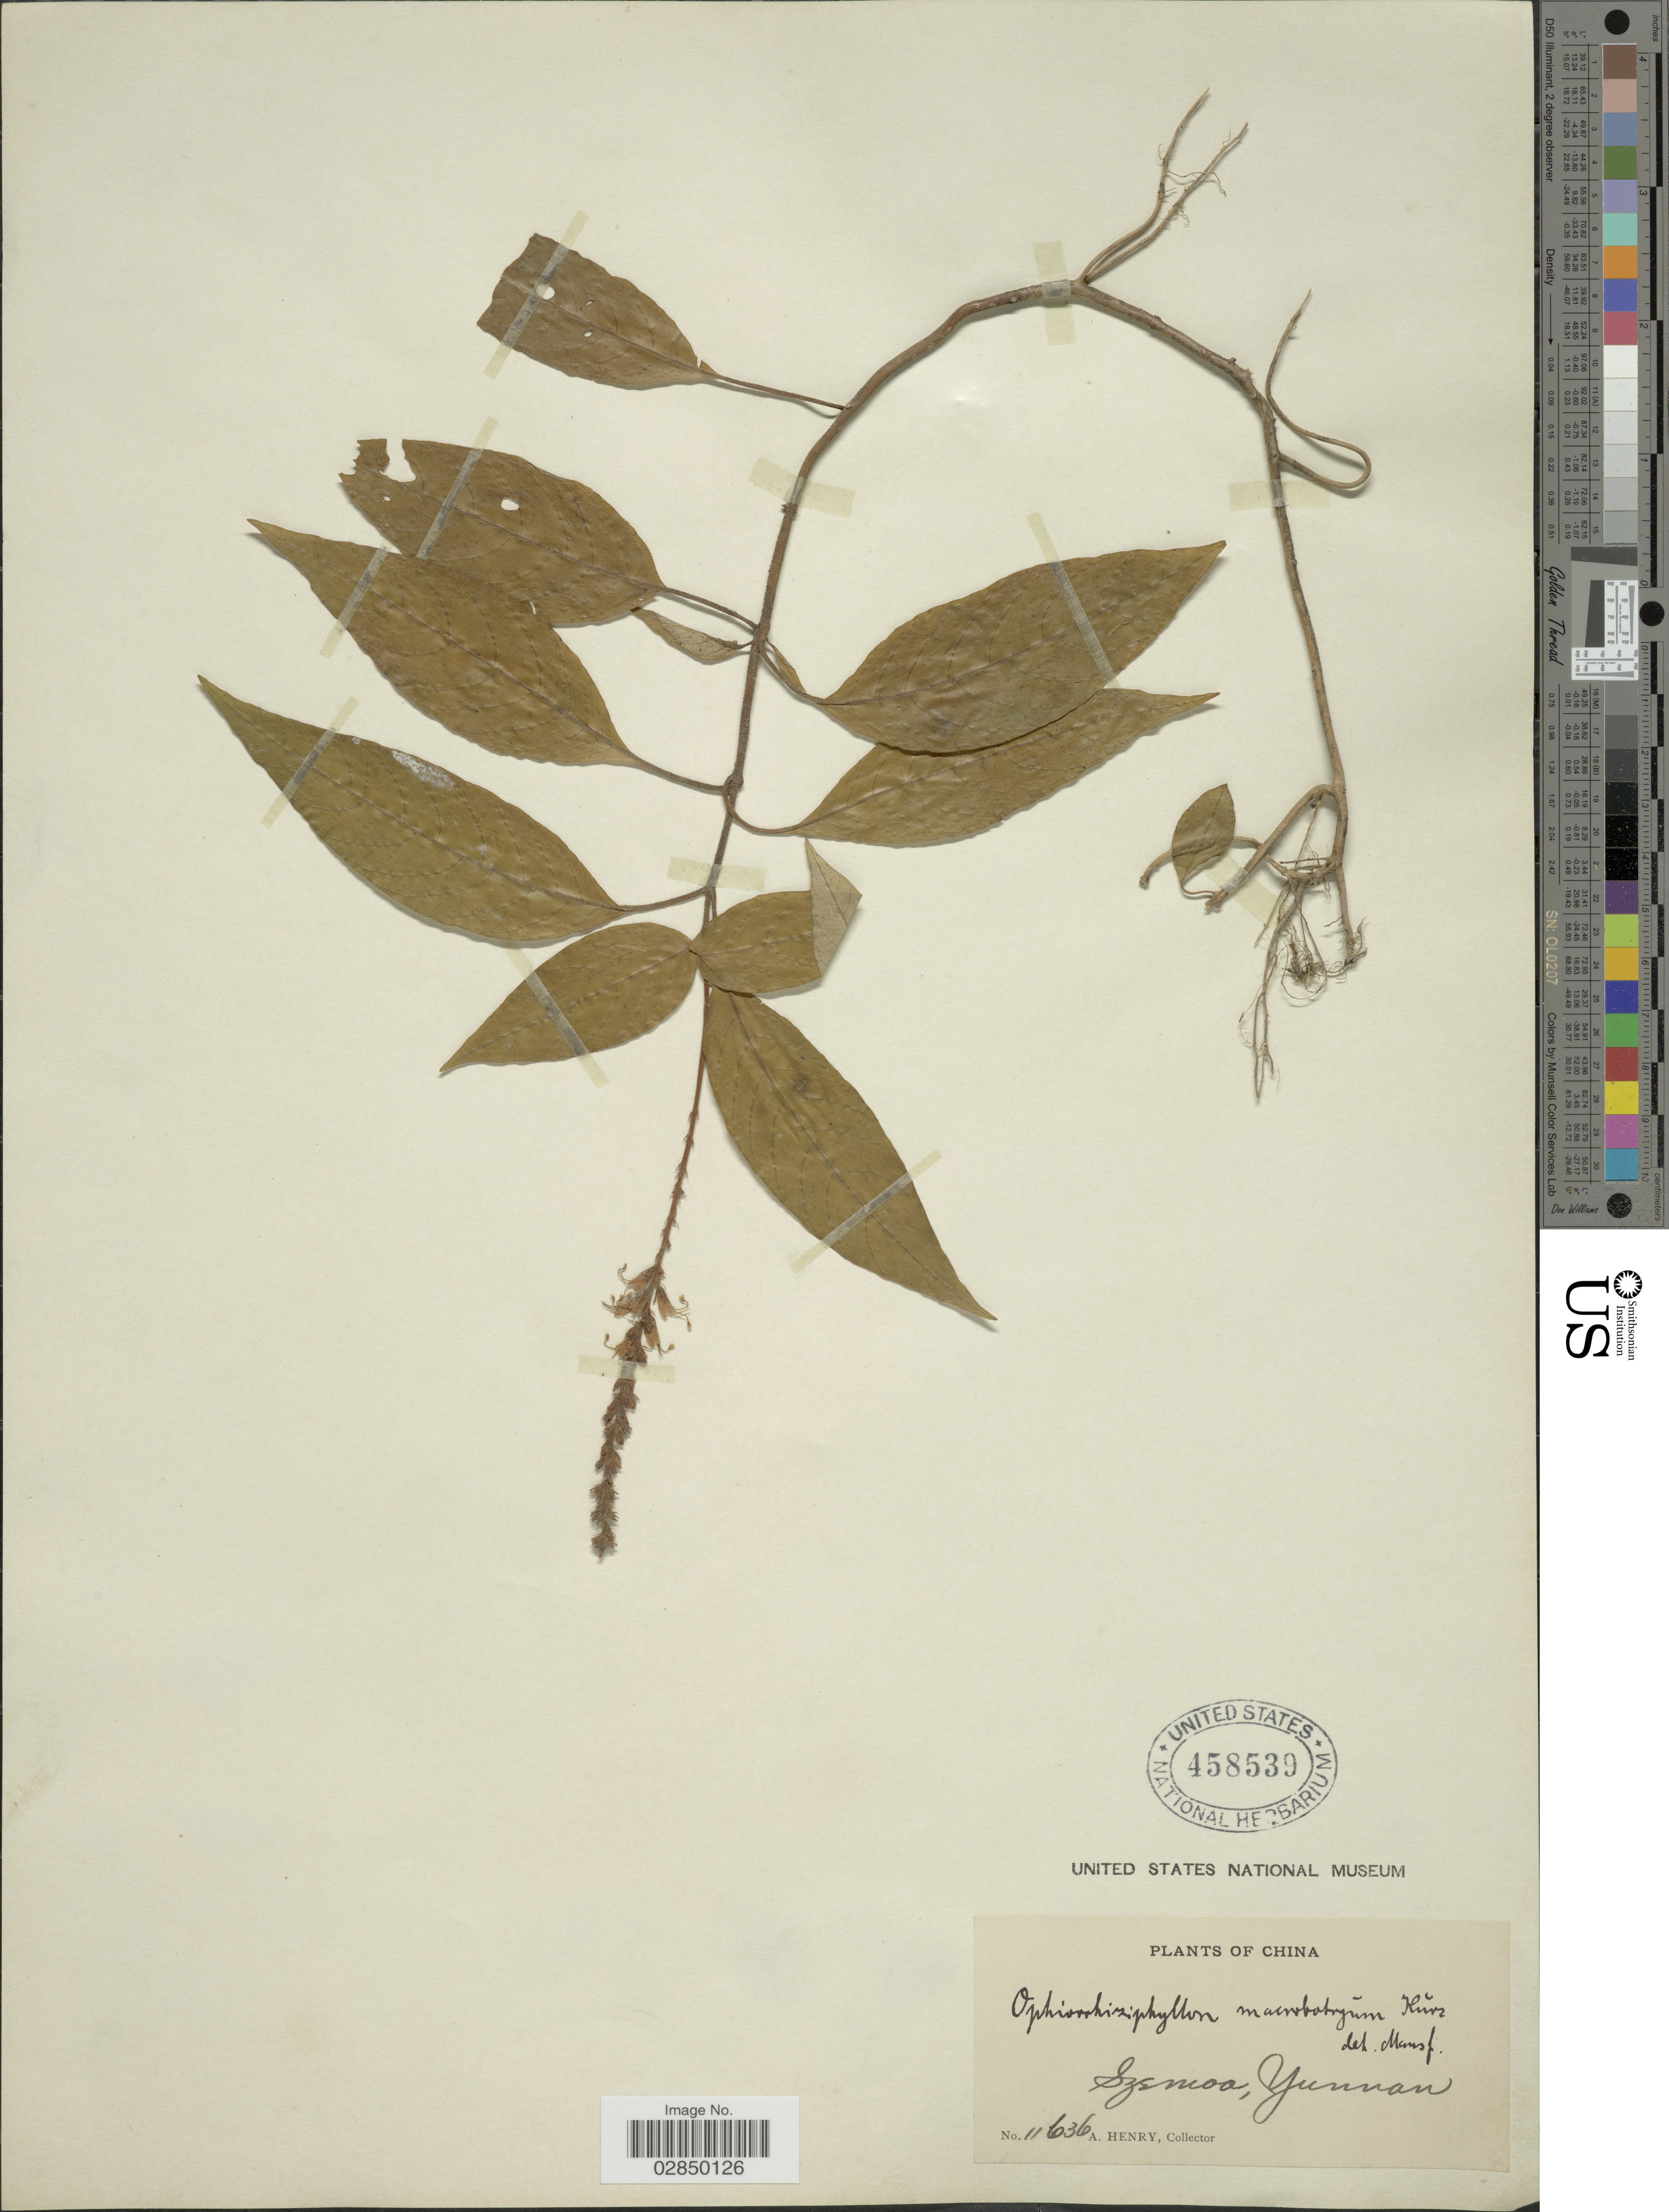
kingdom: Plantae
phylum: Tracheophyta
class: Magnoliopsida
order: Lamiales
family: Acanthaceae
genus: Ophiorrhiziphyllon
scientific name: Ophiorrhiziphyllon macrobotryum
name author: Kurz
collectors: A. Henry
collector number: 11636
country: China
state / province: Yunnan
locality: Szemoa.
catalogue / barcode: US 458539